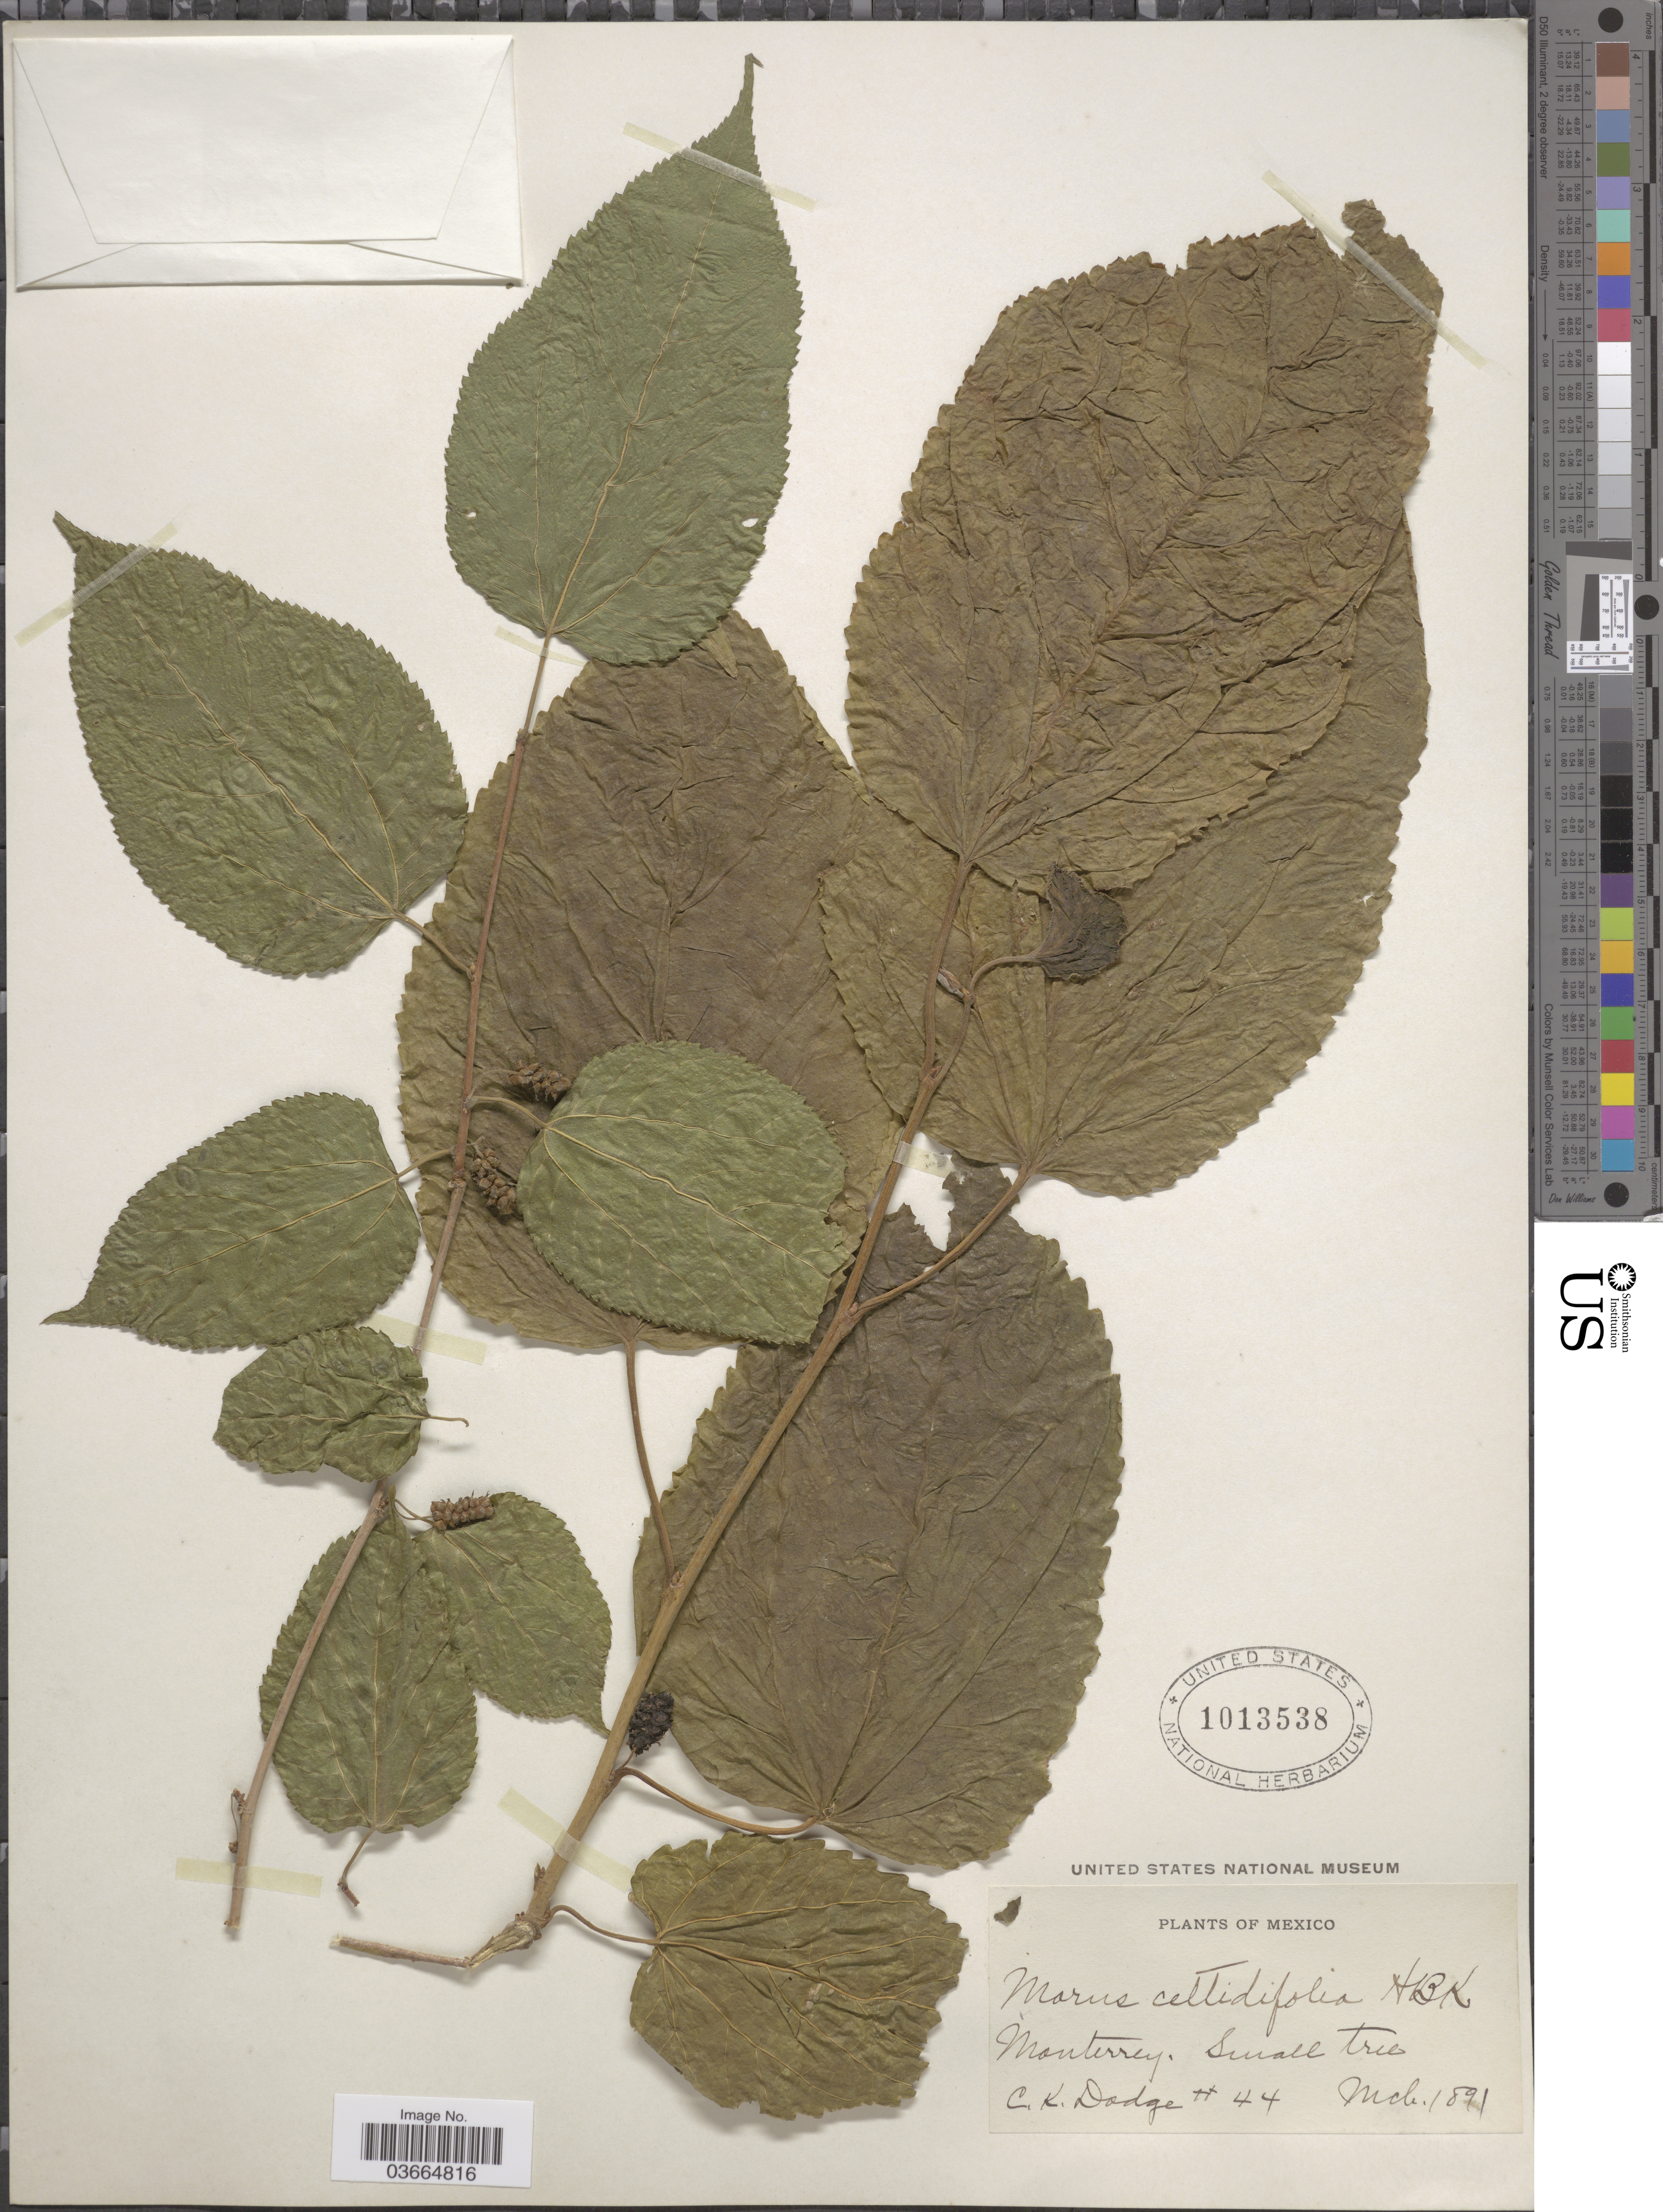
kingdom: Plantae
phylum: Tracheophyta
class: Magnoliopsida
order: Rosales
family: Moraceae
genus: Morus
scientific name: Morus celtidifolia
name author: Kunth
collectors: C. Dodge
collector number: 44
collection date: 1891-03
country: Mexico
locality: Monterrey.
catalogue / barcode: US 1013538